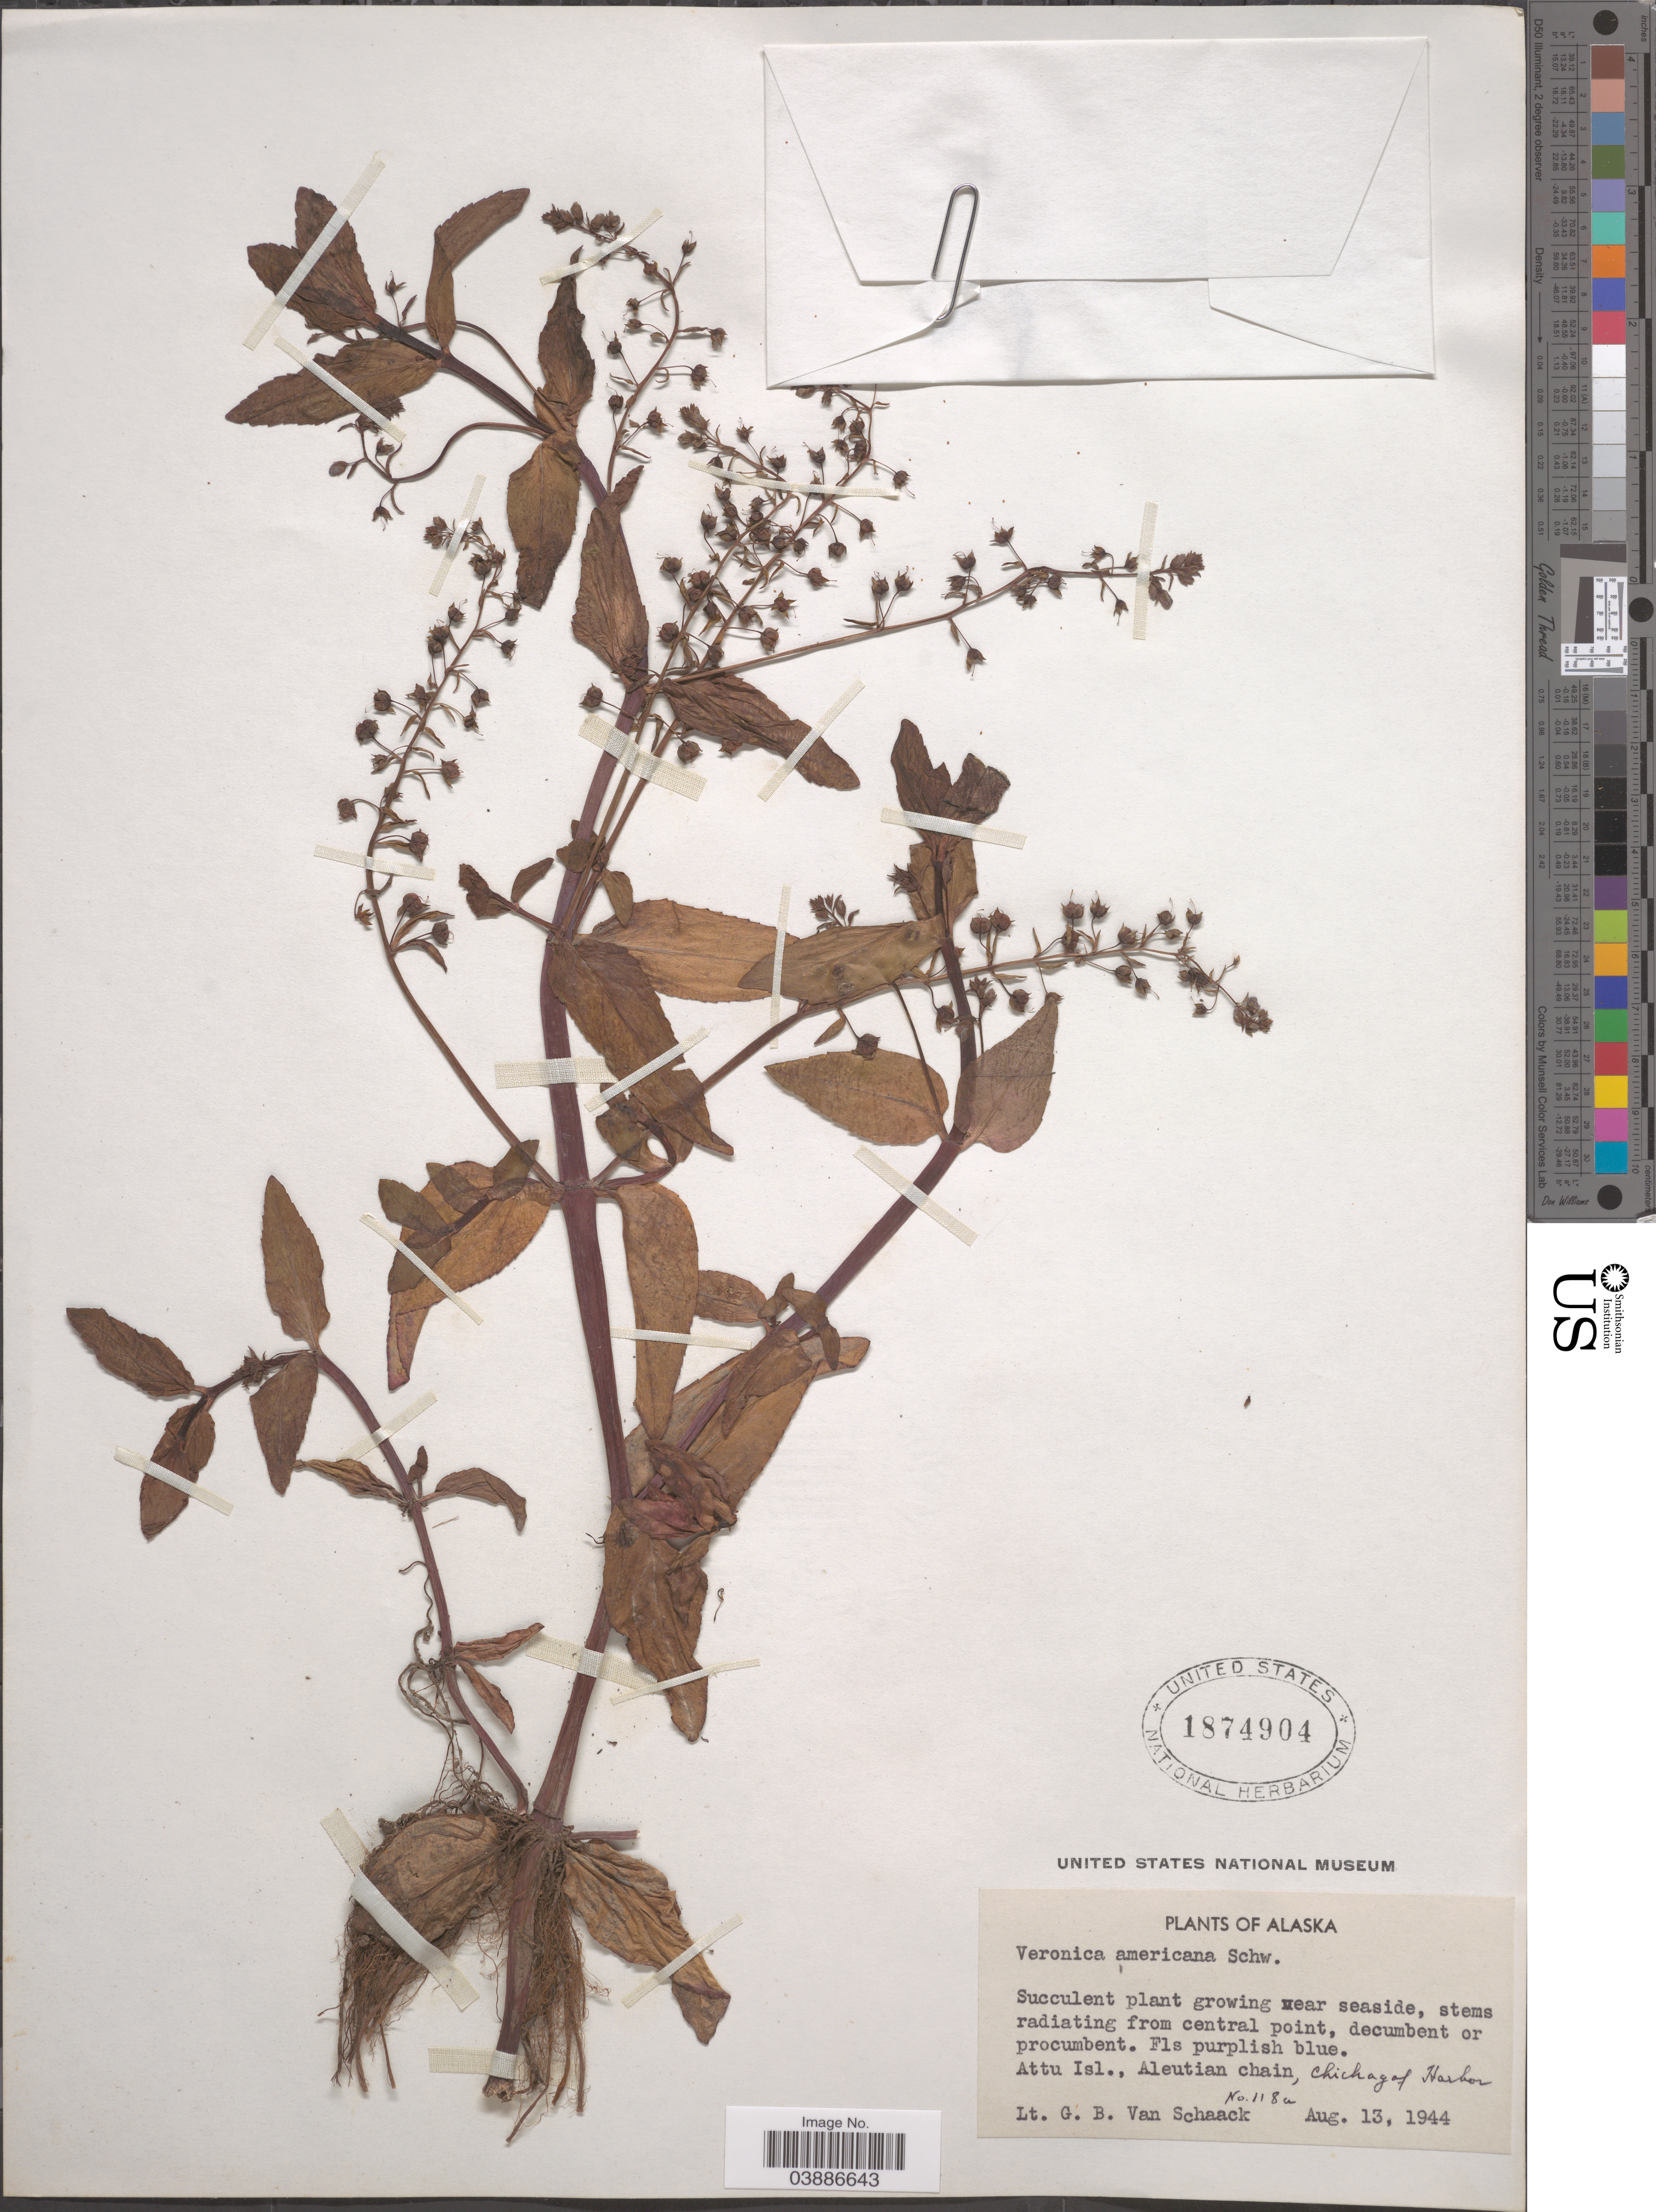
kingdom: Plantae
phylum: Tracheophyta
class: Magnoliopsida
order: Lamiales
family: Plantaginaceae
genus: Veronica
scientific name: Veronica americana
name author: Schwein. ex Benth.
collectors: G. Van Schaack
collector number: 118a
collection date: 1944-08-13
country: United States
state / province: Alaska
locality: Attu Isl., Aleutian chain, Chicagof Harbor.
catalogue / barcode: US 1874904